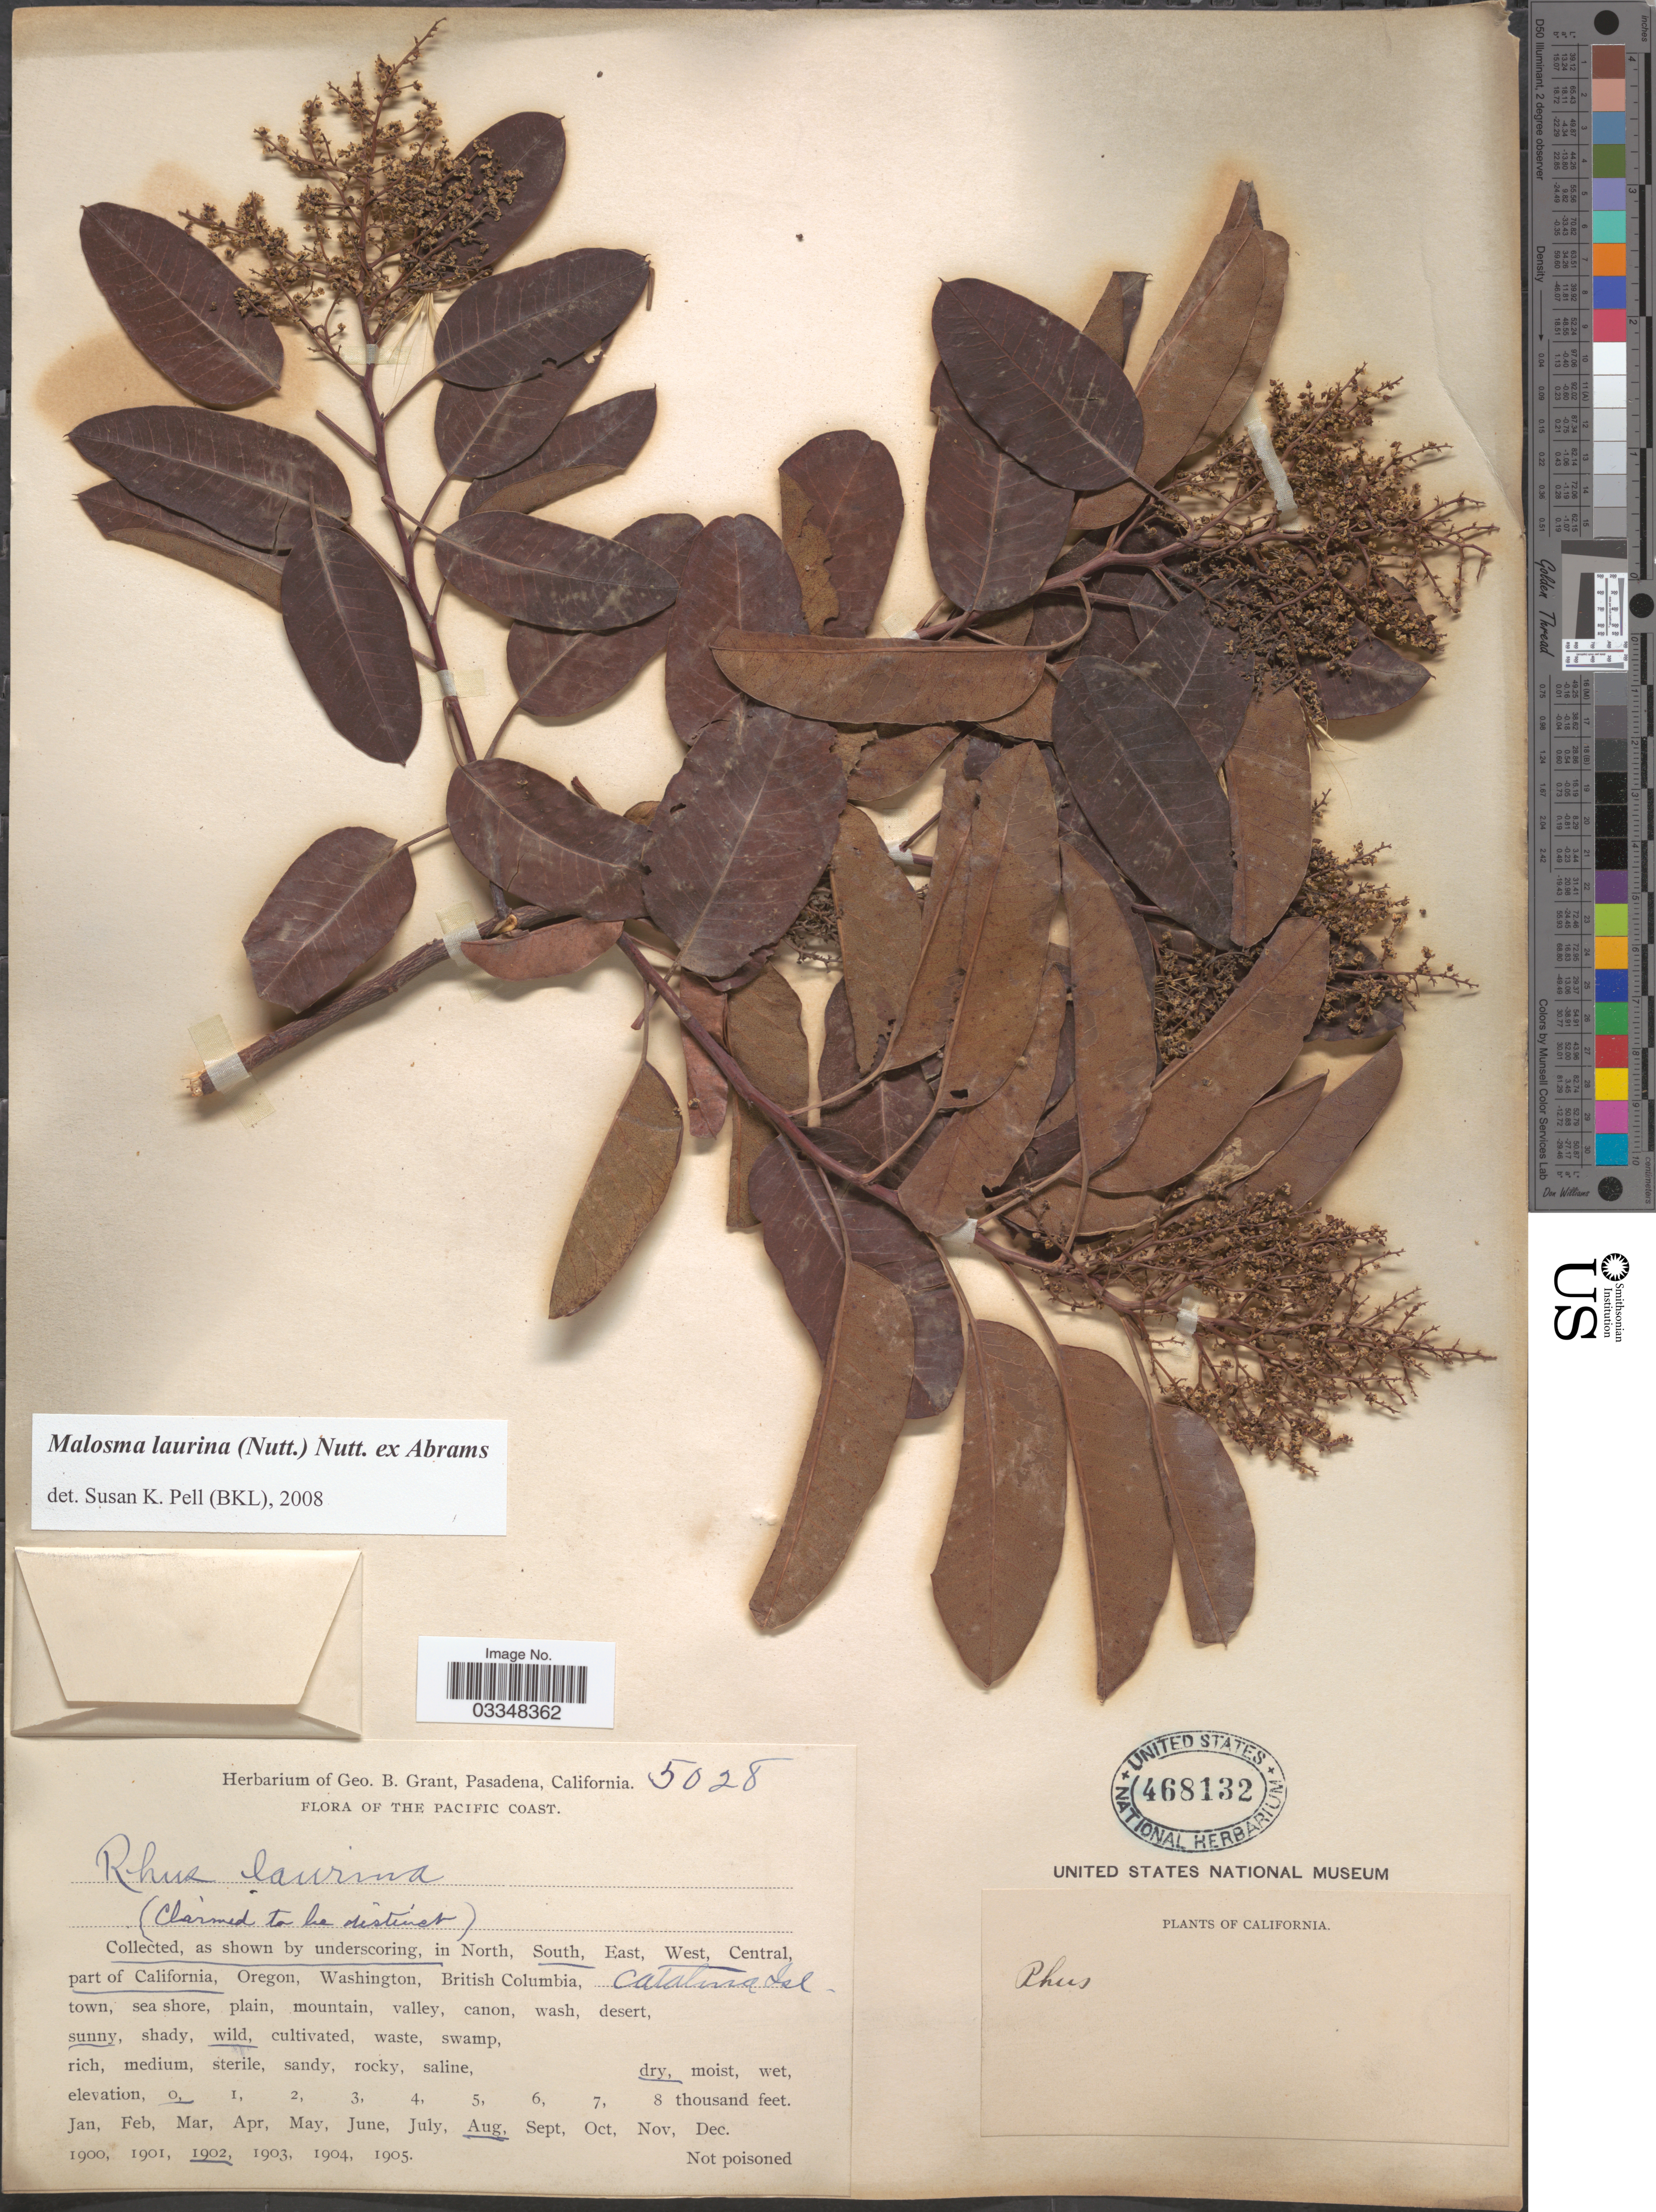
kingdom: Plantae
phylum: Tracheophyta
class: Magnoliopsida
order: Sapindales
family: Anacardiaceae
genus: Malosma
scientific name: Malosma laurina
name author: (Nutt.) Nutt. ex Abrams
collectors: ex herb. Geo. B. Grant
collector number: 5028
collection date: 1902-08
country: United States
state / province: California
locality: The Pacific Coast. South, West, part of California, Calaling [unsure placement] Isl [unsure placement].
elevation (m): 0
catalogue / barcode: US 468132